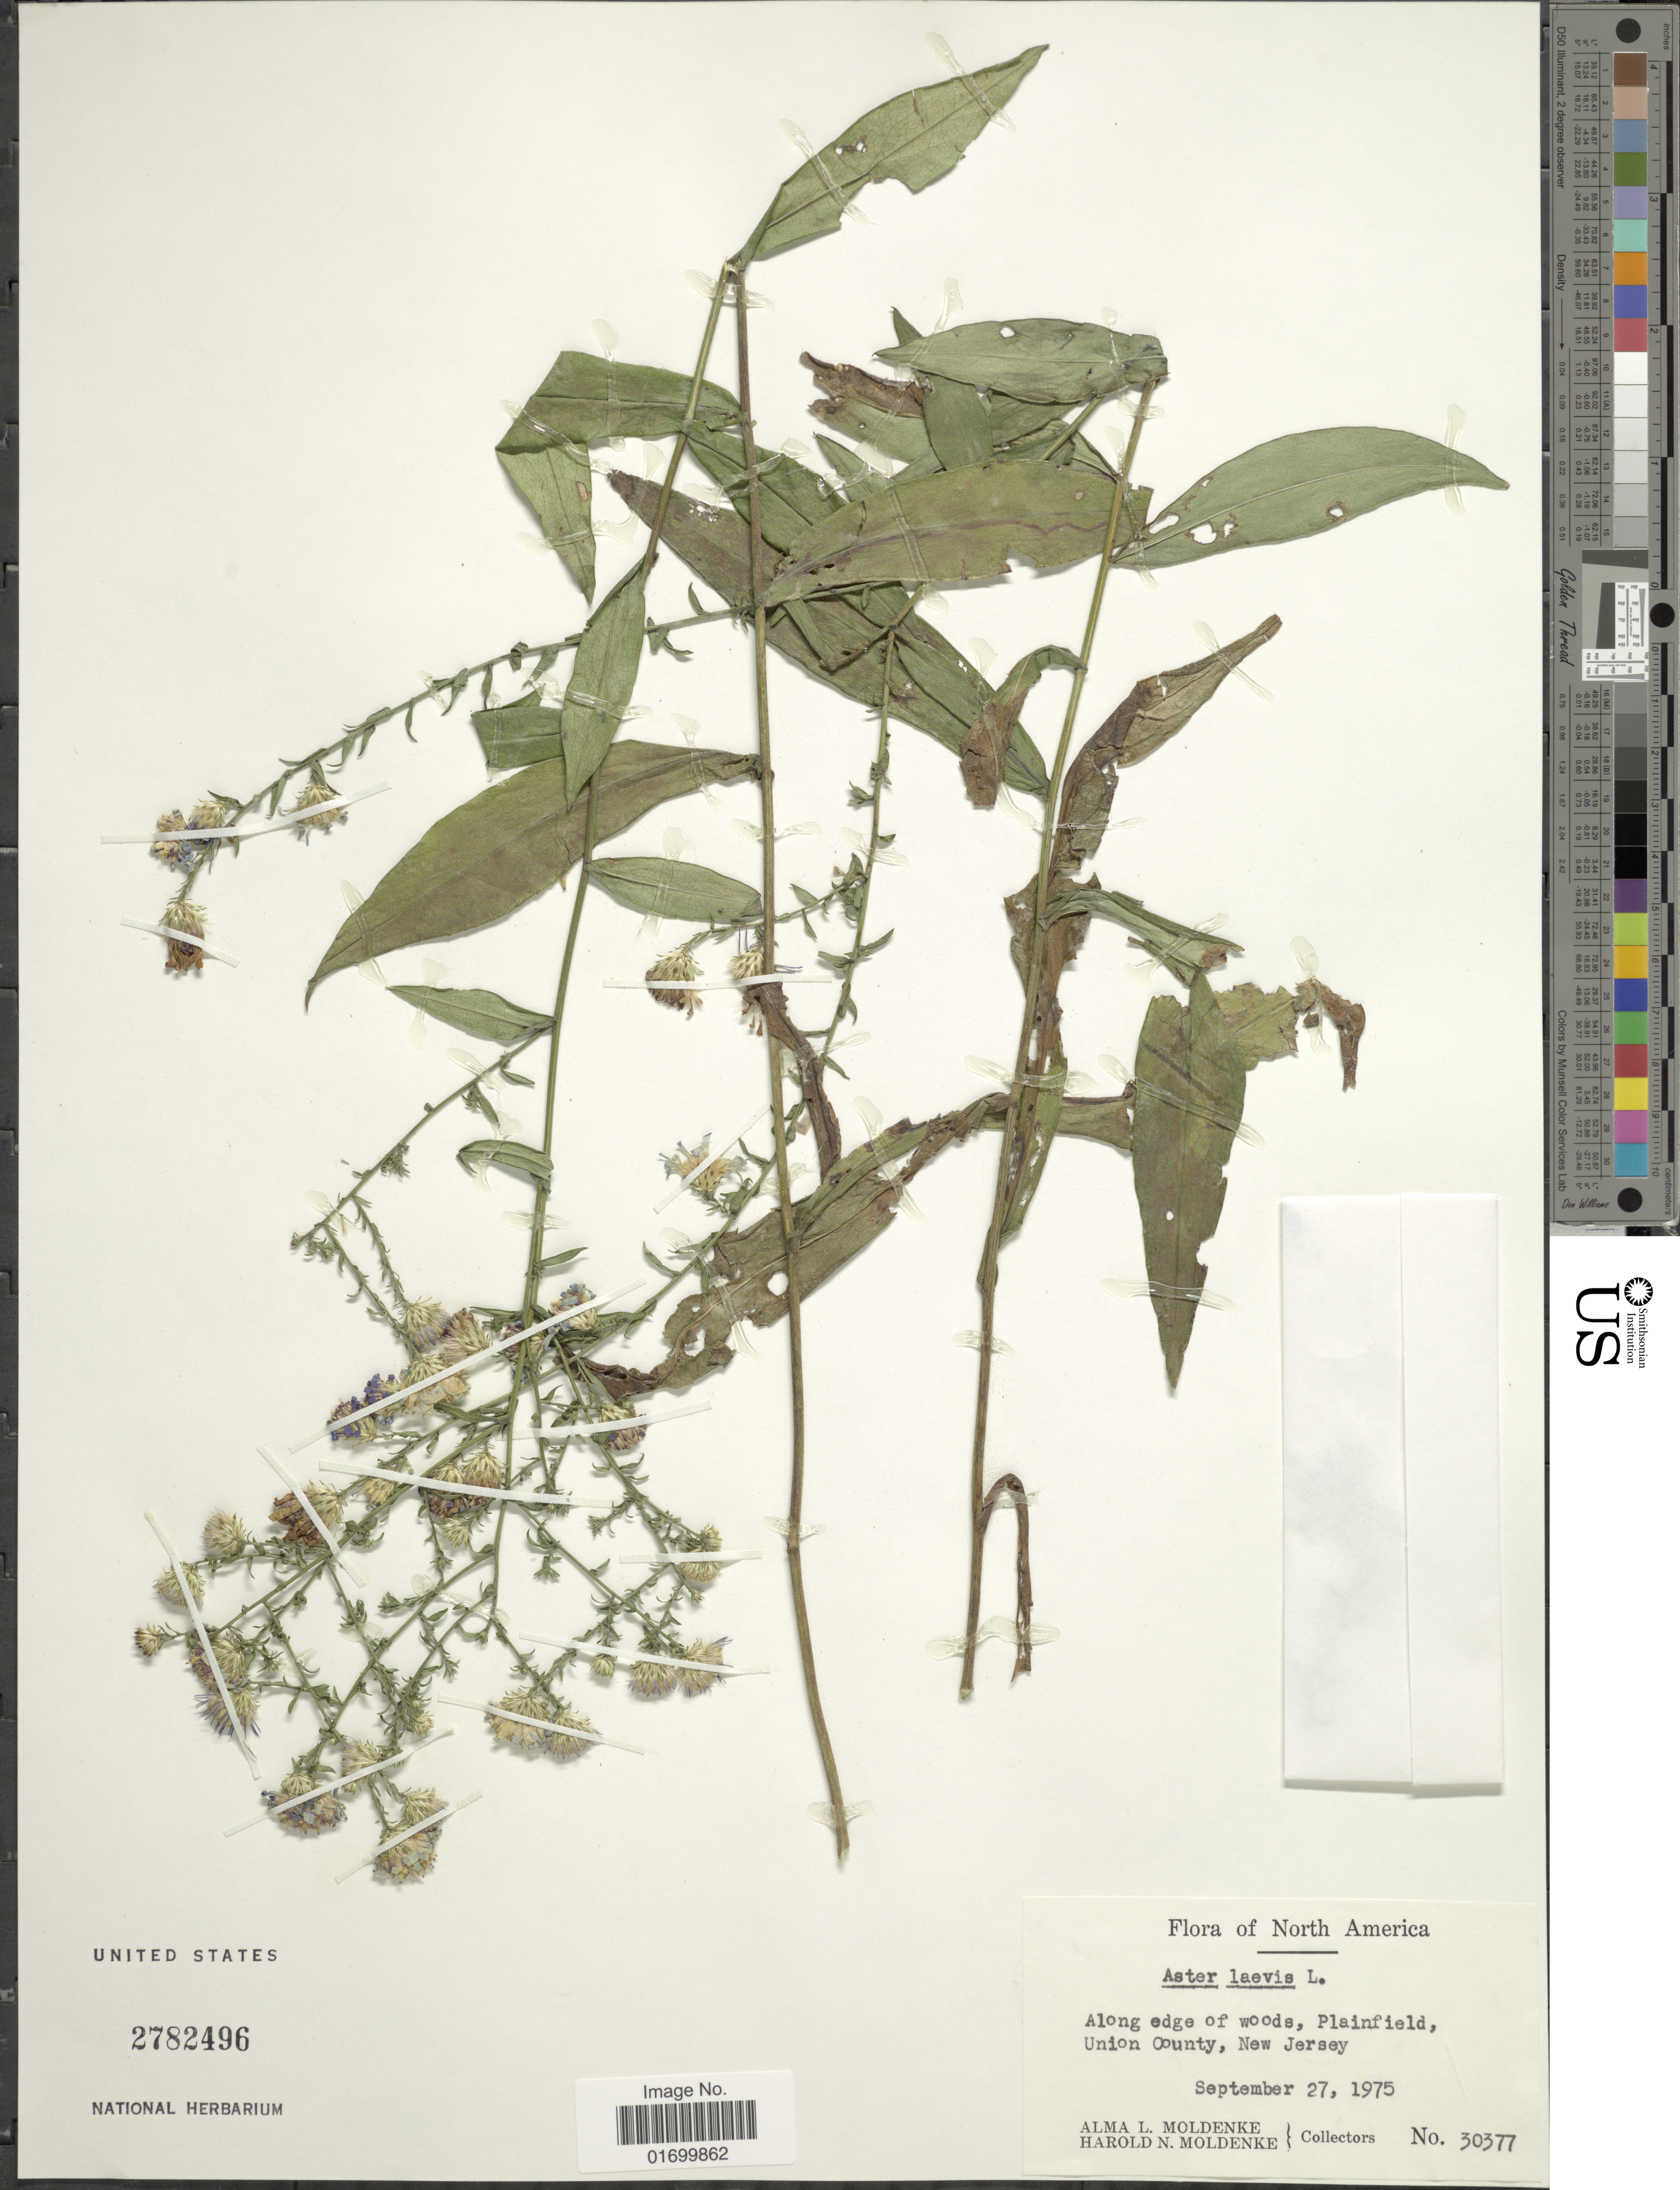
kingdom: Plantae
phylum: Tracheophyta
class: Magnoliopsida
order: Asterales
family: Asteraceae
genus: Symphyotrichum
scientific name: Symphyotrichum laeve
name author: (L.) Á. Löve & D. Löve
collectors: A. L. Moldenke & H. N. Moldenke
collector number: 30377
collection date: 1975-09-27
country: United States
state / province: New Jersey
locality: Along edge of woods, Plainfield, Union County.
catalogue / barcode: US 2782496